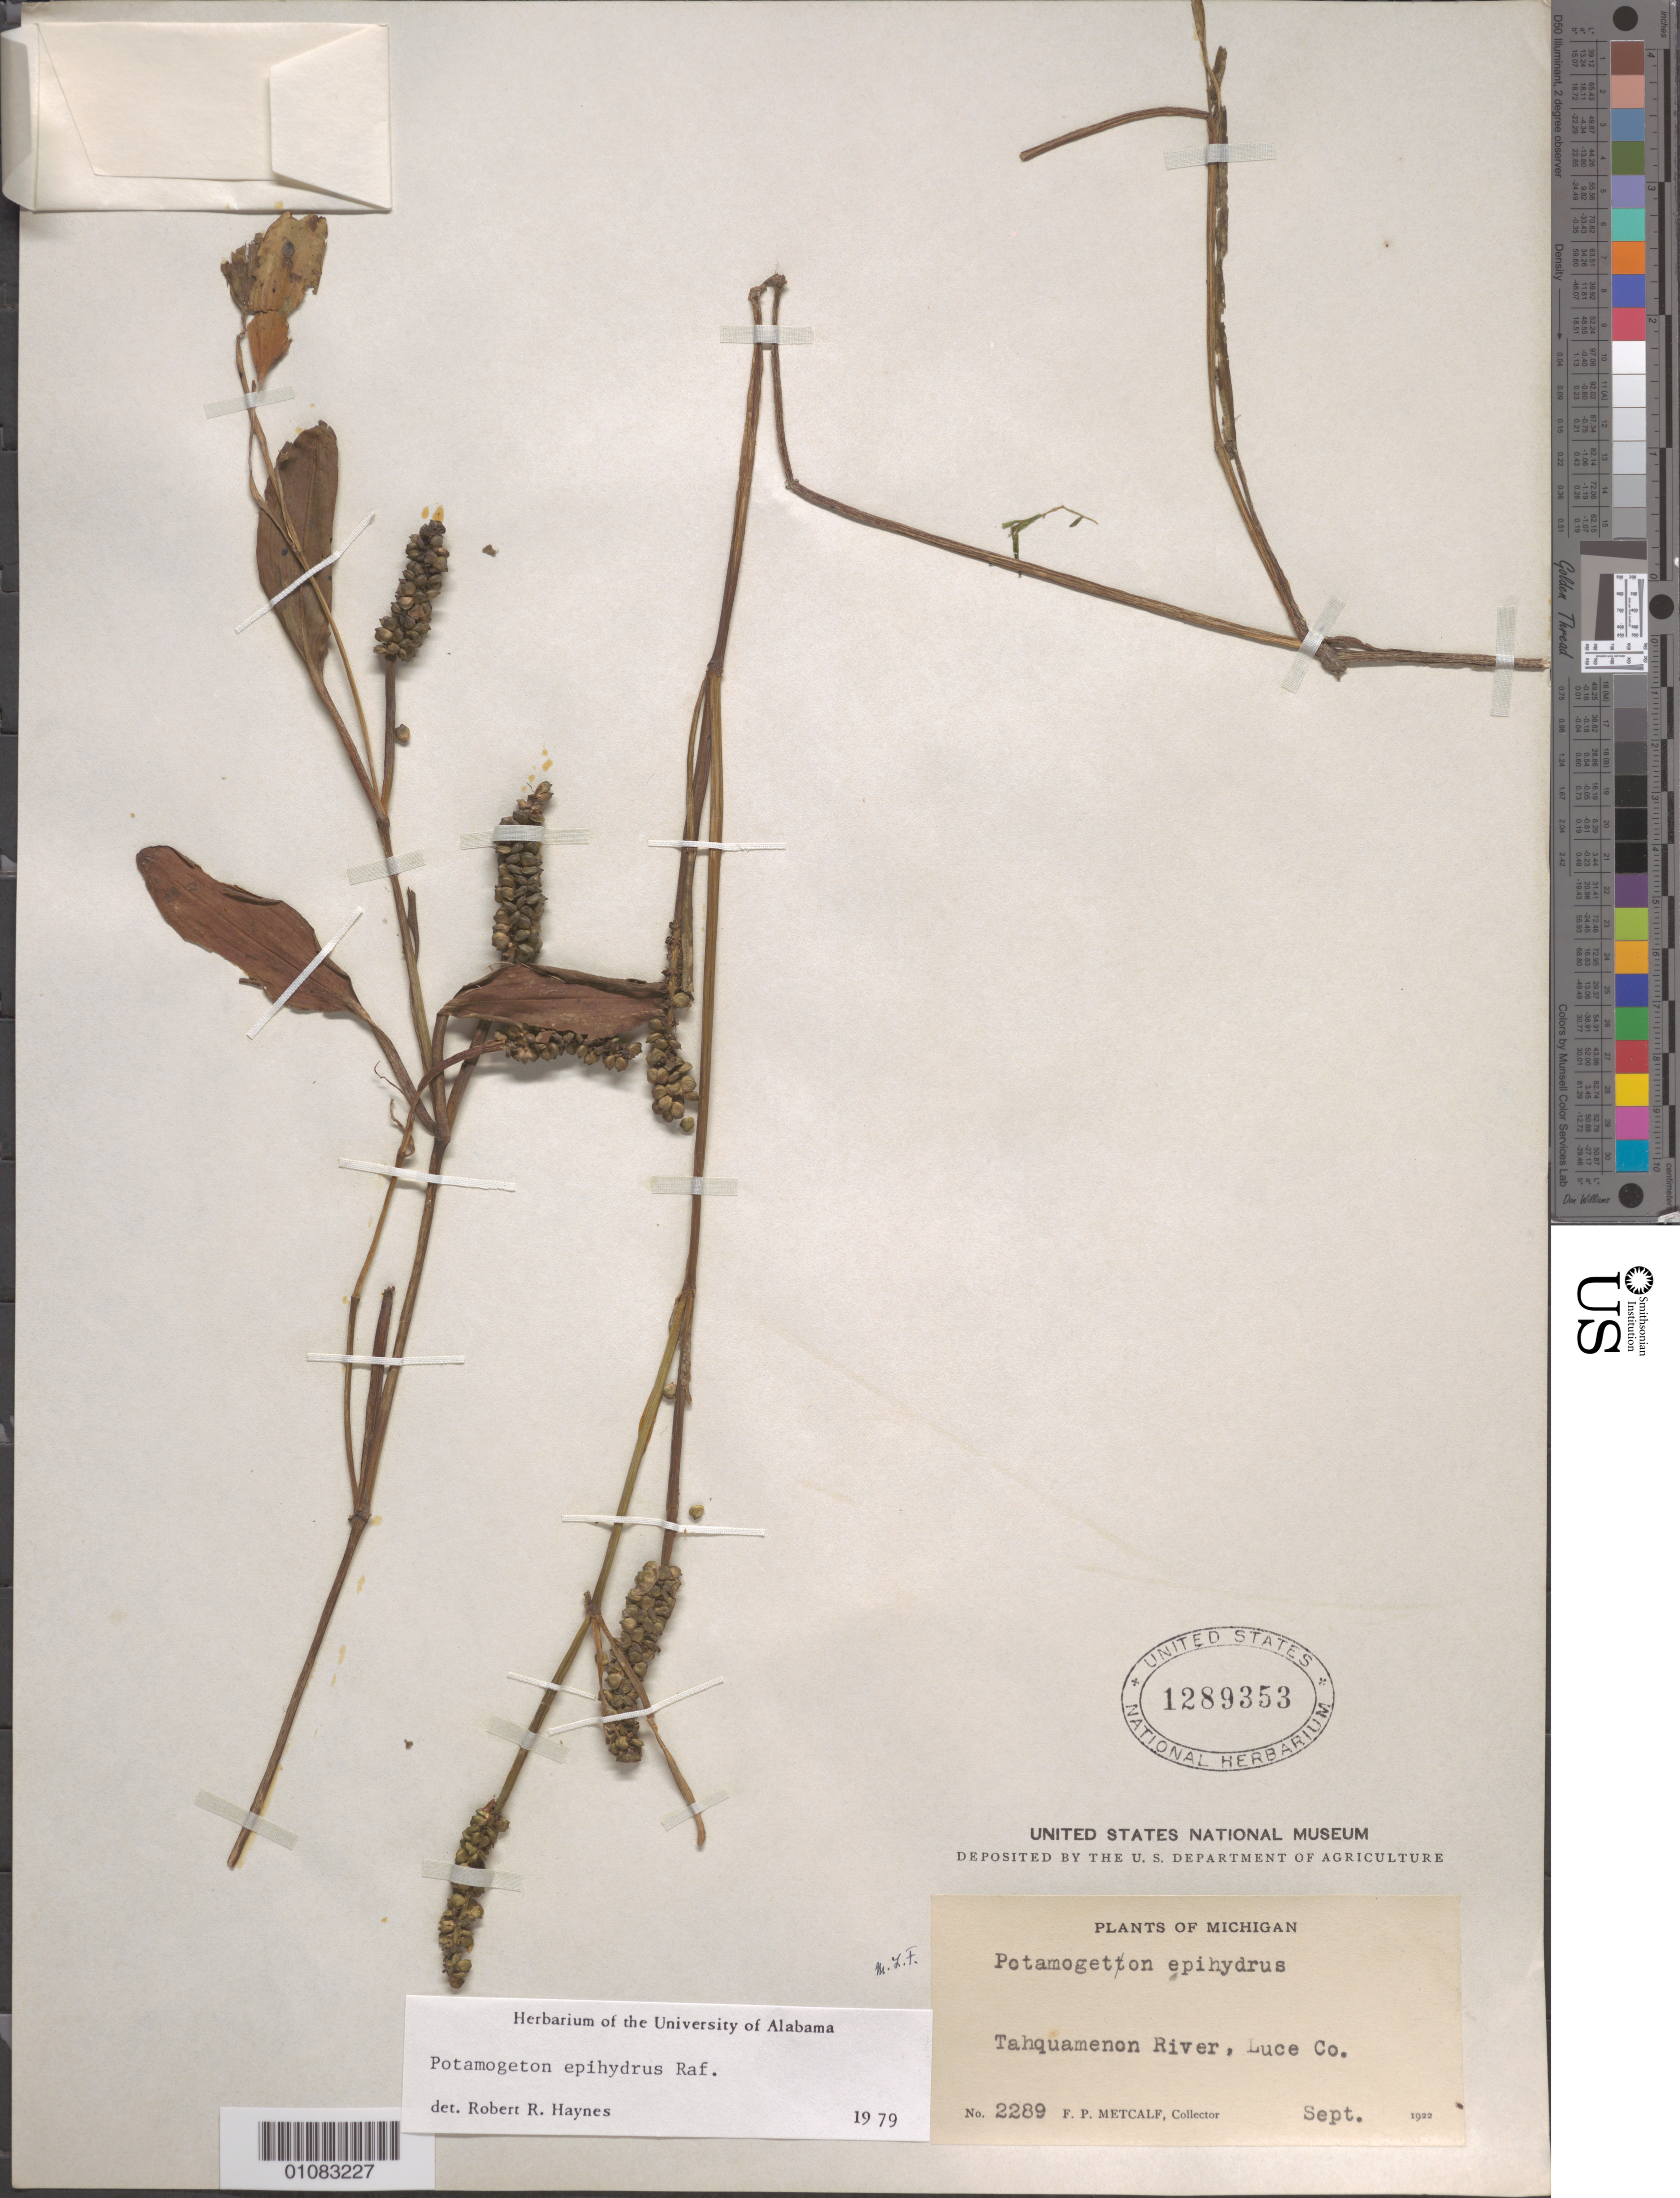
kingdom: Plantae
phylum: Tracheophyta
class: Liliopsida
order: Alismatales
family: Potamogetonaceae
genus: Potamogeton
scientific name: Potamogeton epihydrus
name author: Raf.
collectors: F. P. Metcalf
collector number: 2289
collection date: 1922-09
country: United States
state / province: Michigan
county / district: Luce County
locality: Tahquamenon River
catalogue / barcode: US 1289353